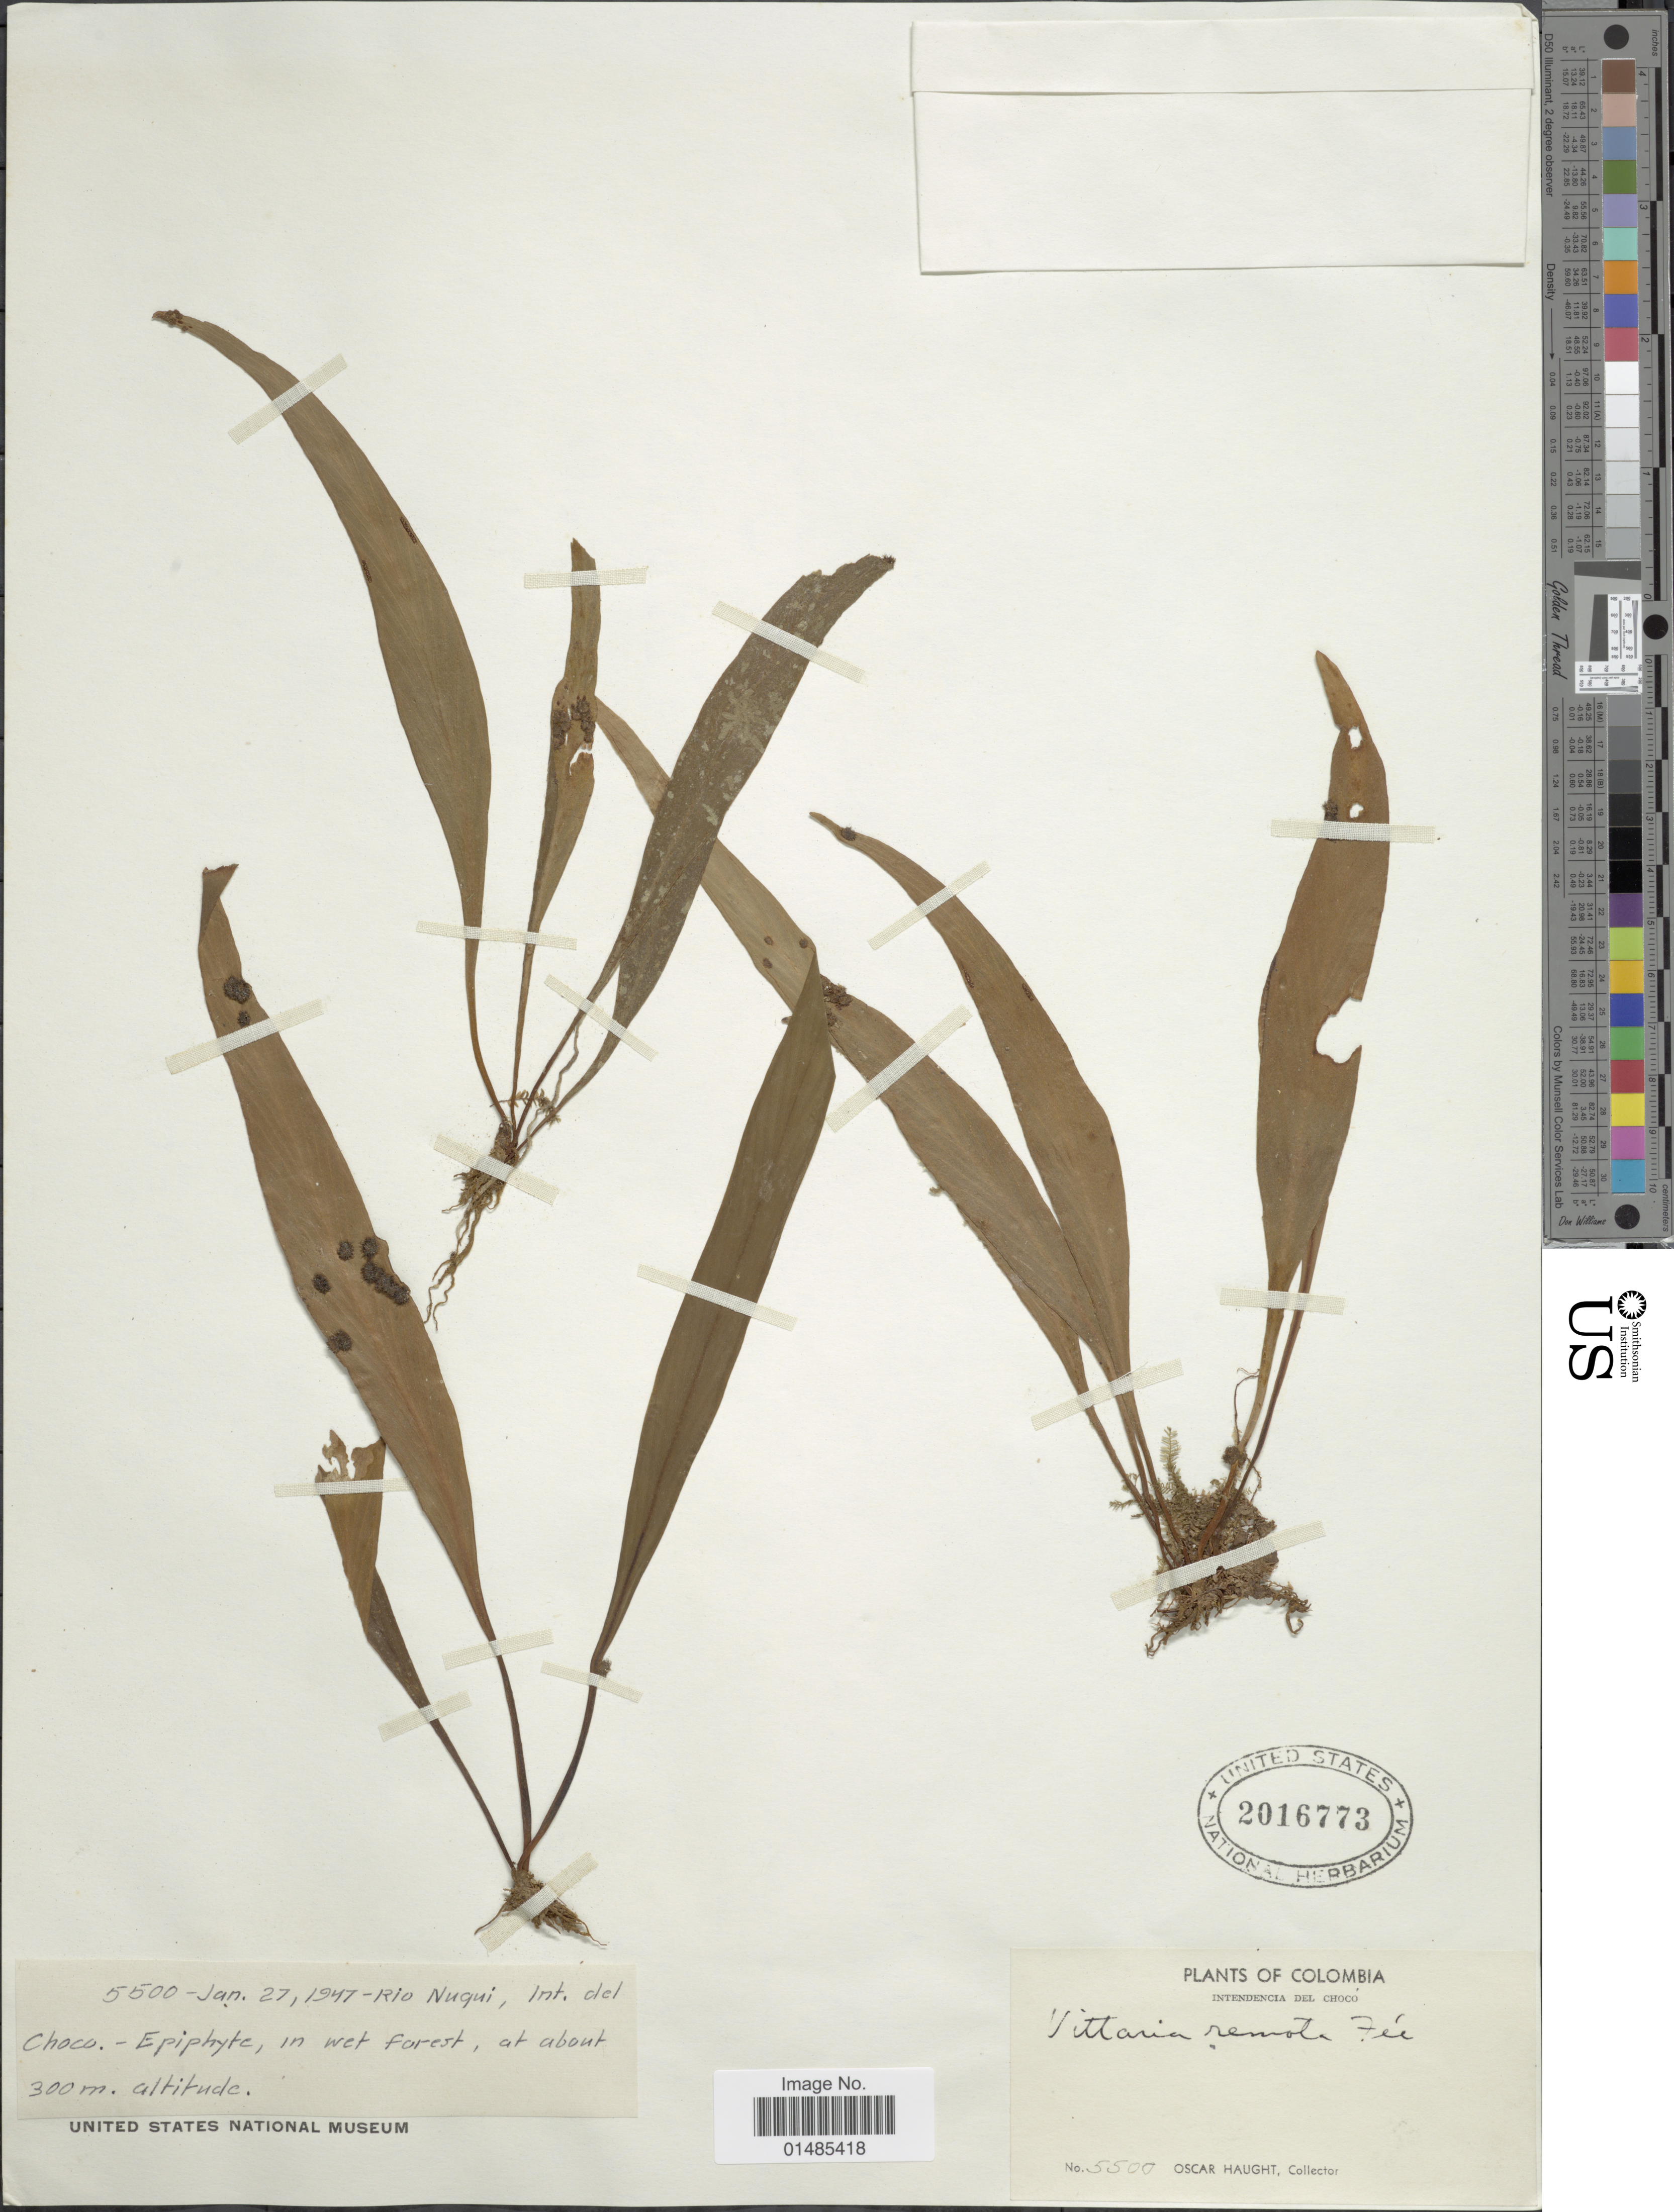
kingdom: Plantae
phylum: Tracheophyta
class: Polypodiopsida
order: Polypodiales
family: Pteridaceae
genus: Radiovittaria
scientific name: Radiovittaria remota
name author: (Fée) E.H. Crane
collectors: O. L. Haught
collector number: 5500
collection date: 1947-01-27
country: Colombia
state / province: Chocó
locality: Rio Nuqui.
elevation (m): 300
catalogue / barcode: US 2016773